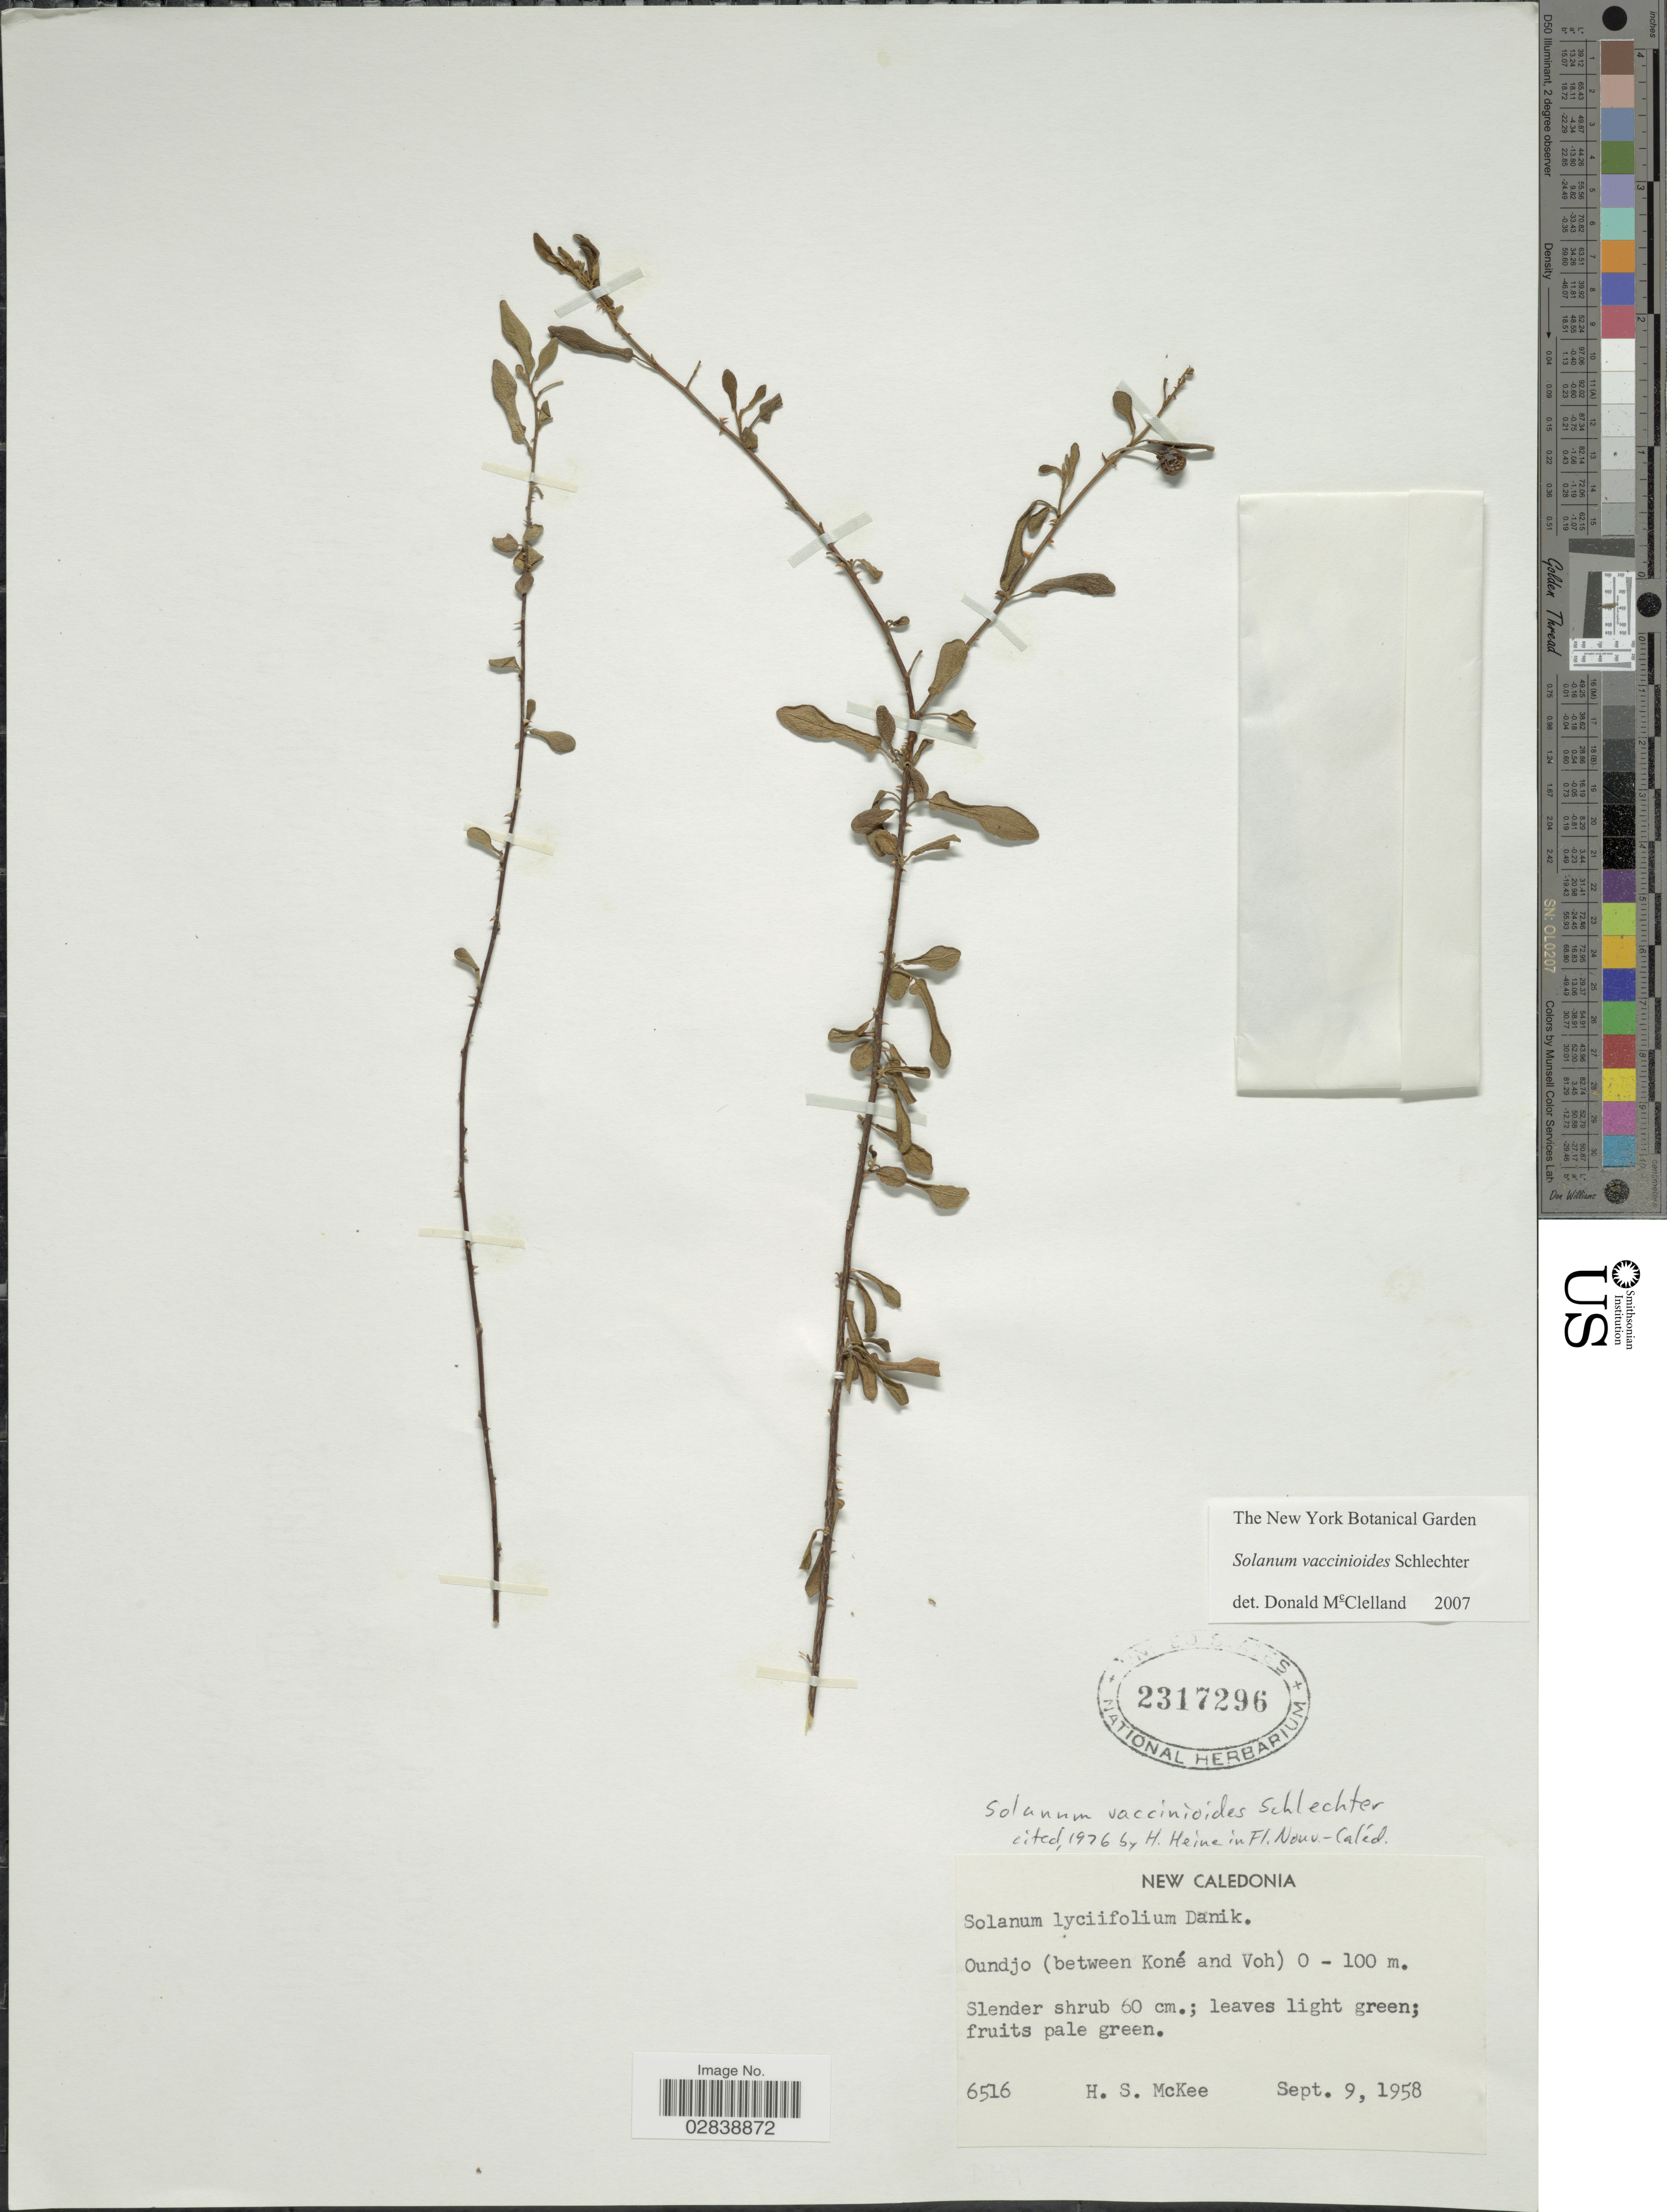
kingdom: Plantae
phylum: Tracheophyta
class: Magnoliopsida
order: Solanales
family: Solanaceae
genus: Solanum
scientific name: Solanum vaccinioides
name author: Schltr.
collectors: H. S. McKee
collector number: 6516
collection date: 1958-09-09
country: New Caledonia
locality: Oundjo (between Koné and Voh).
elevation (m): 0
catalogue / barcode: US 2317296